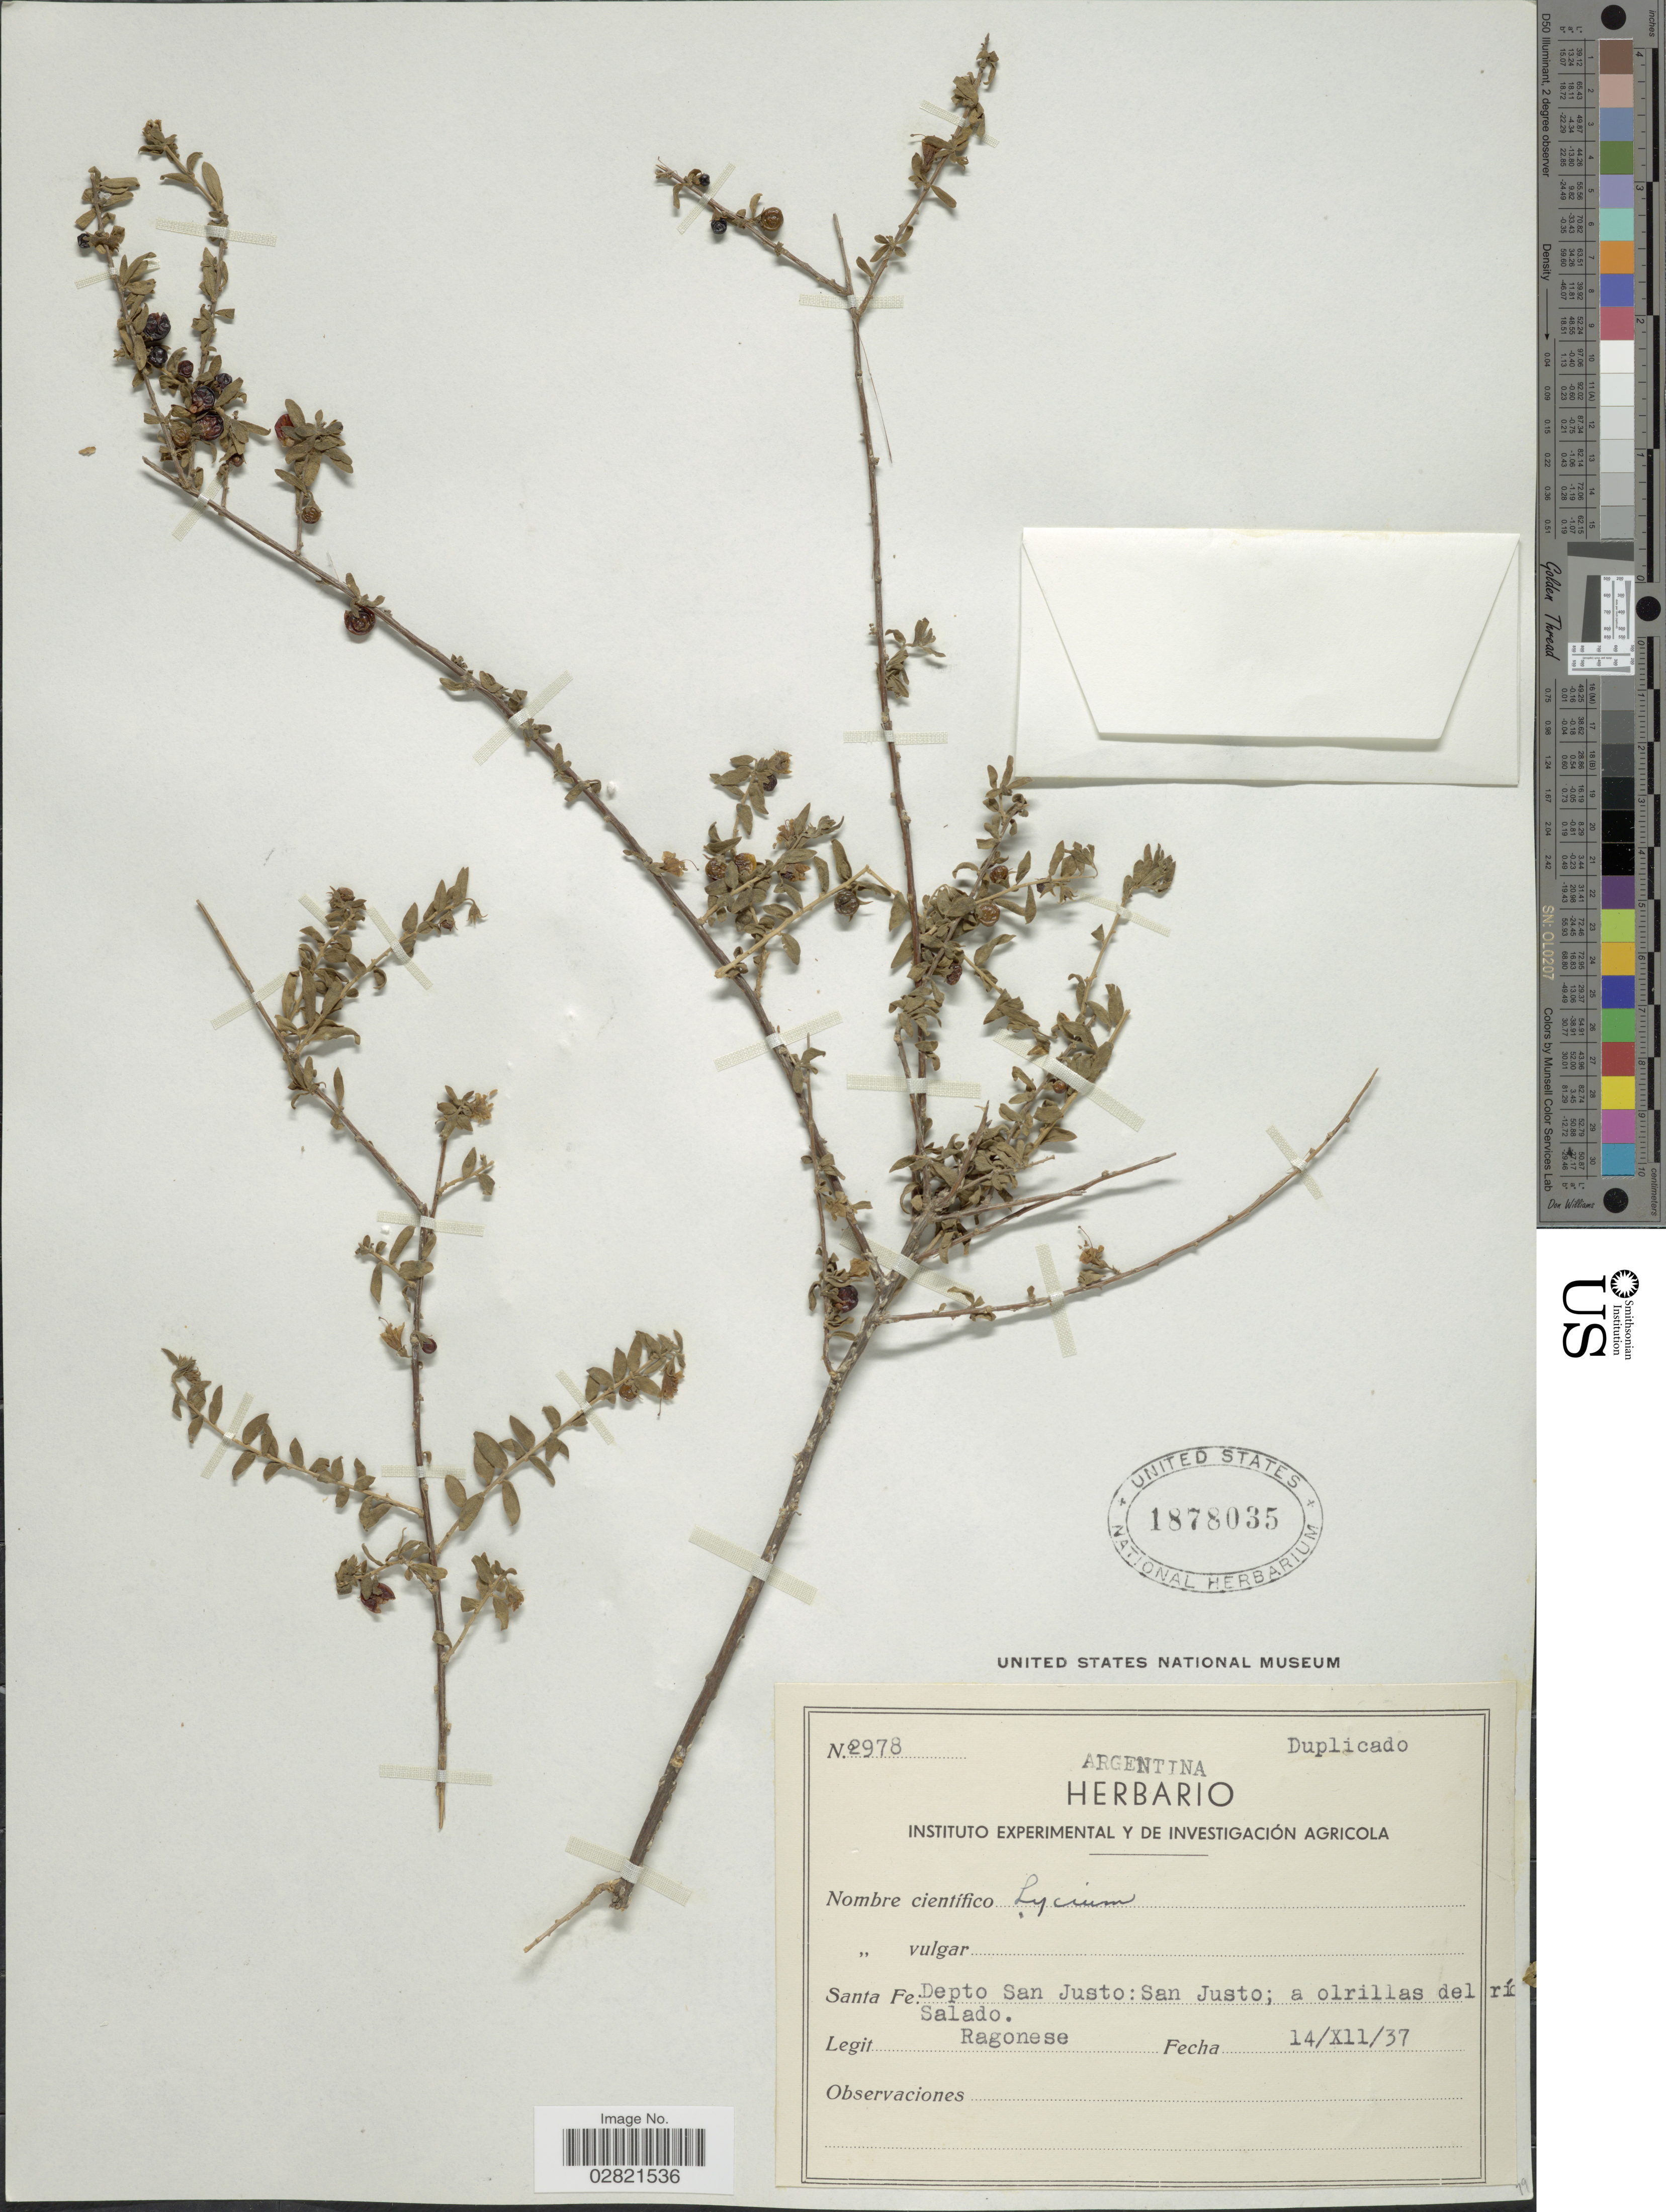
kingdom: Plantae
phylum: Tracheophyta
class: Magnoliopsida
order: Solanales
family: Solanaceae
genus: Lycium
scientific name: Lycium sp.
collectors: Ragonese, --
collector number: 2978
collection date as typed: Transcribed d/m/y: 14/12/37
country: Argentina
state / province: Santa Fe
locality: Santa Fe: Depto San Justo: San Justo; a orillas del rio Salado.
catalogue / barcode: US 1878035